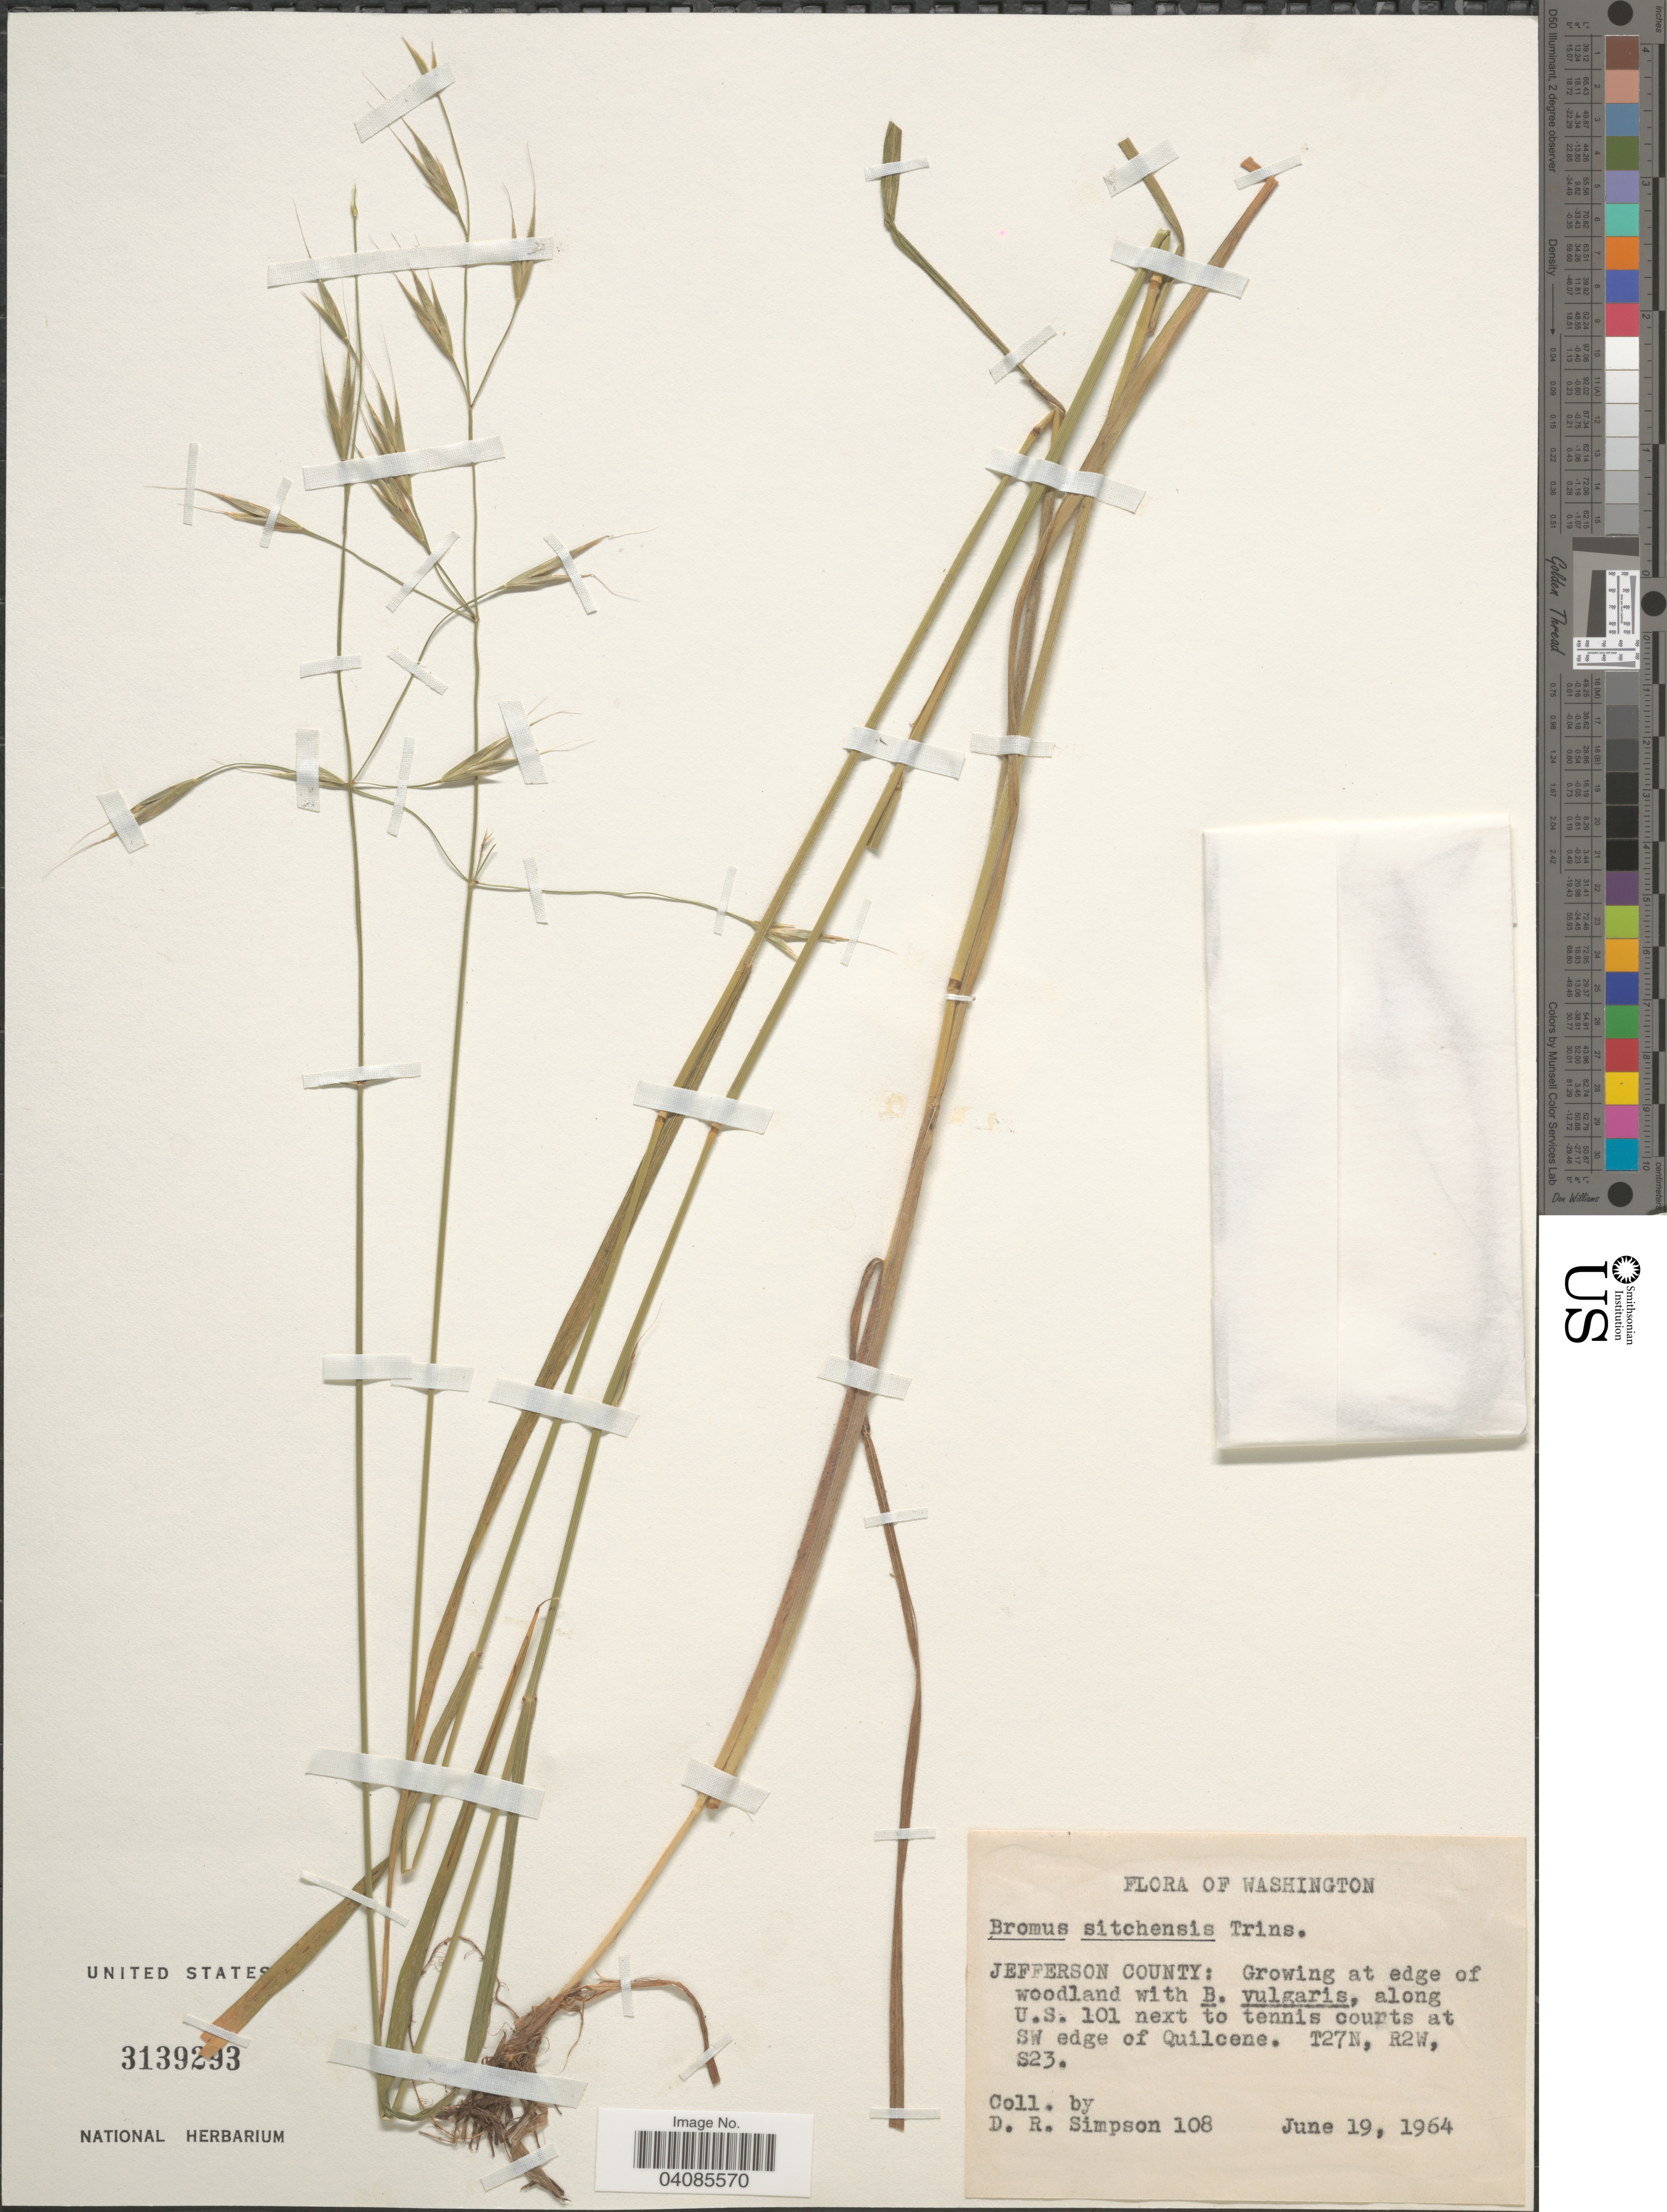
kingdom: Plantae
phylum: Tracheophyta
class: Liliopsida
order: Poales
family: Poaceae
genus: Bromus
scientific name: Bromus sitchensis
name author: Trin. in Bong.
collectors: D. R. Simpson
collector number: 108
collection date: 1964-06-19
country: United States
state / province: Washington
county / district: Jefferson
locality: Jefferson County: along U.S. 101 next to tennis courts at SW edge of Quilcene. T27N, R2W, S23.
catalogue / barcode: US 3139293